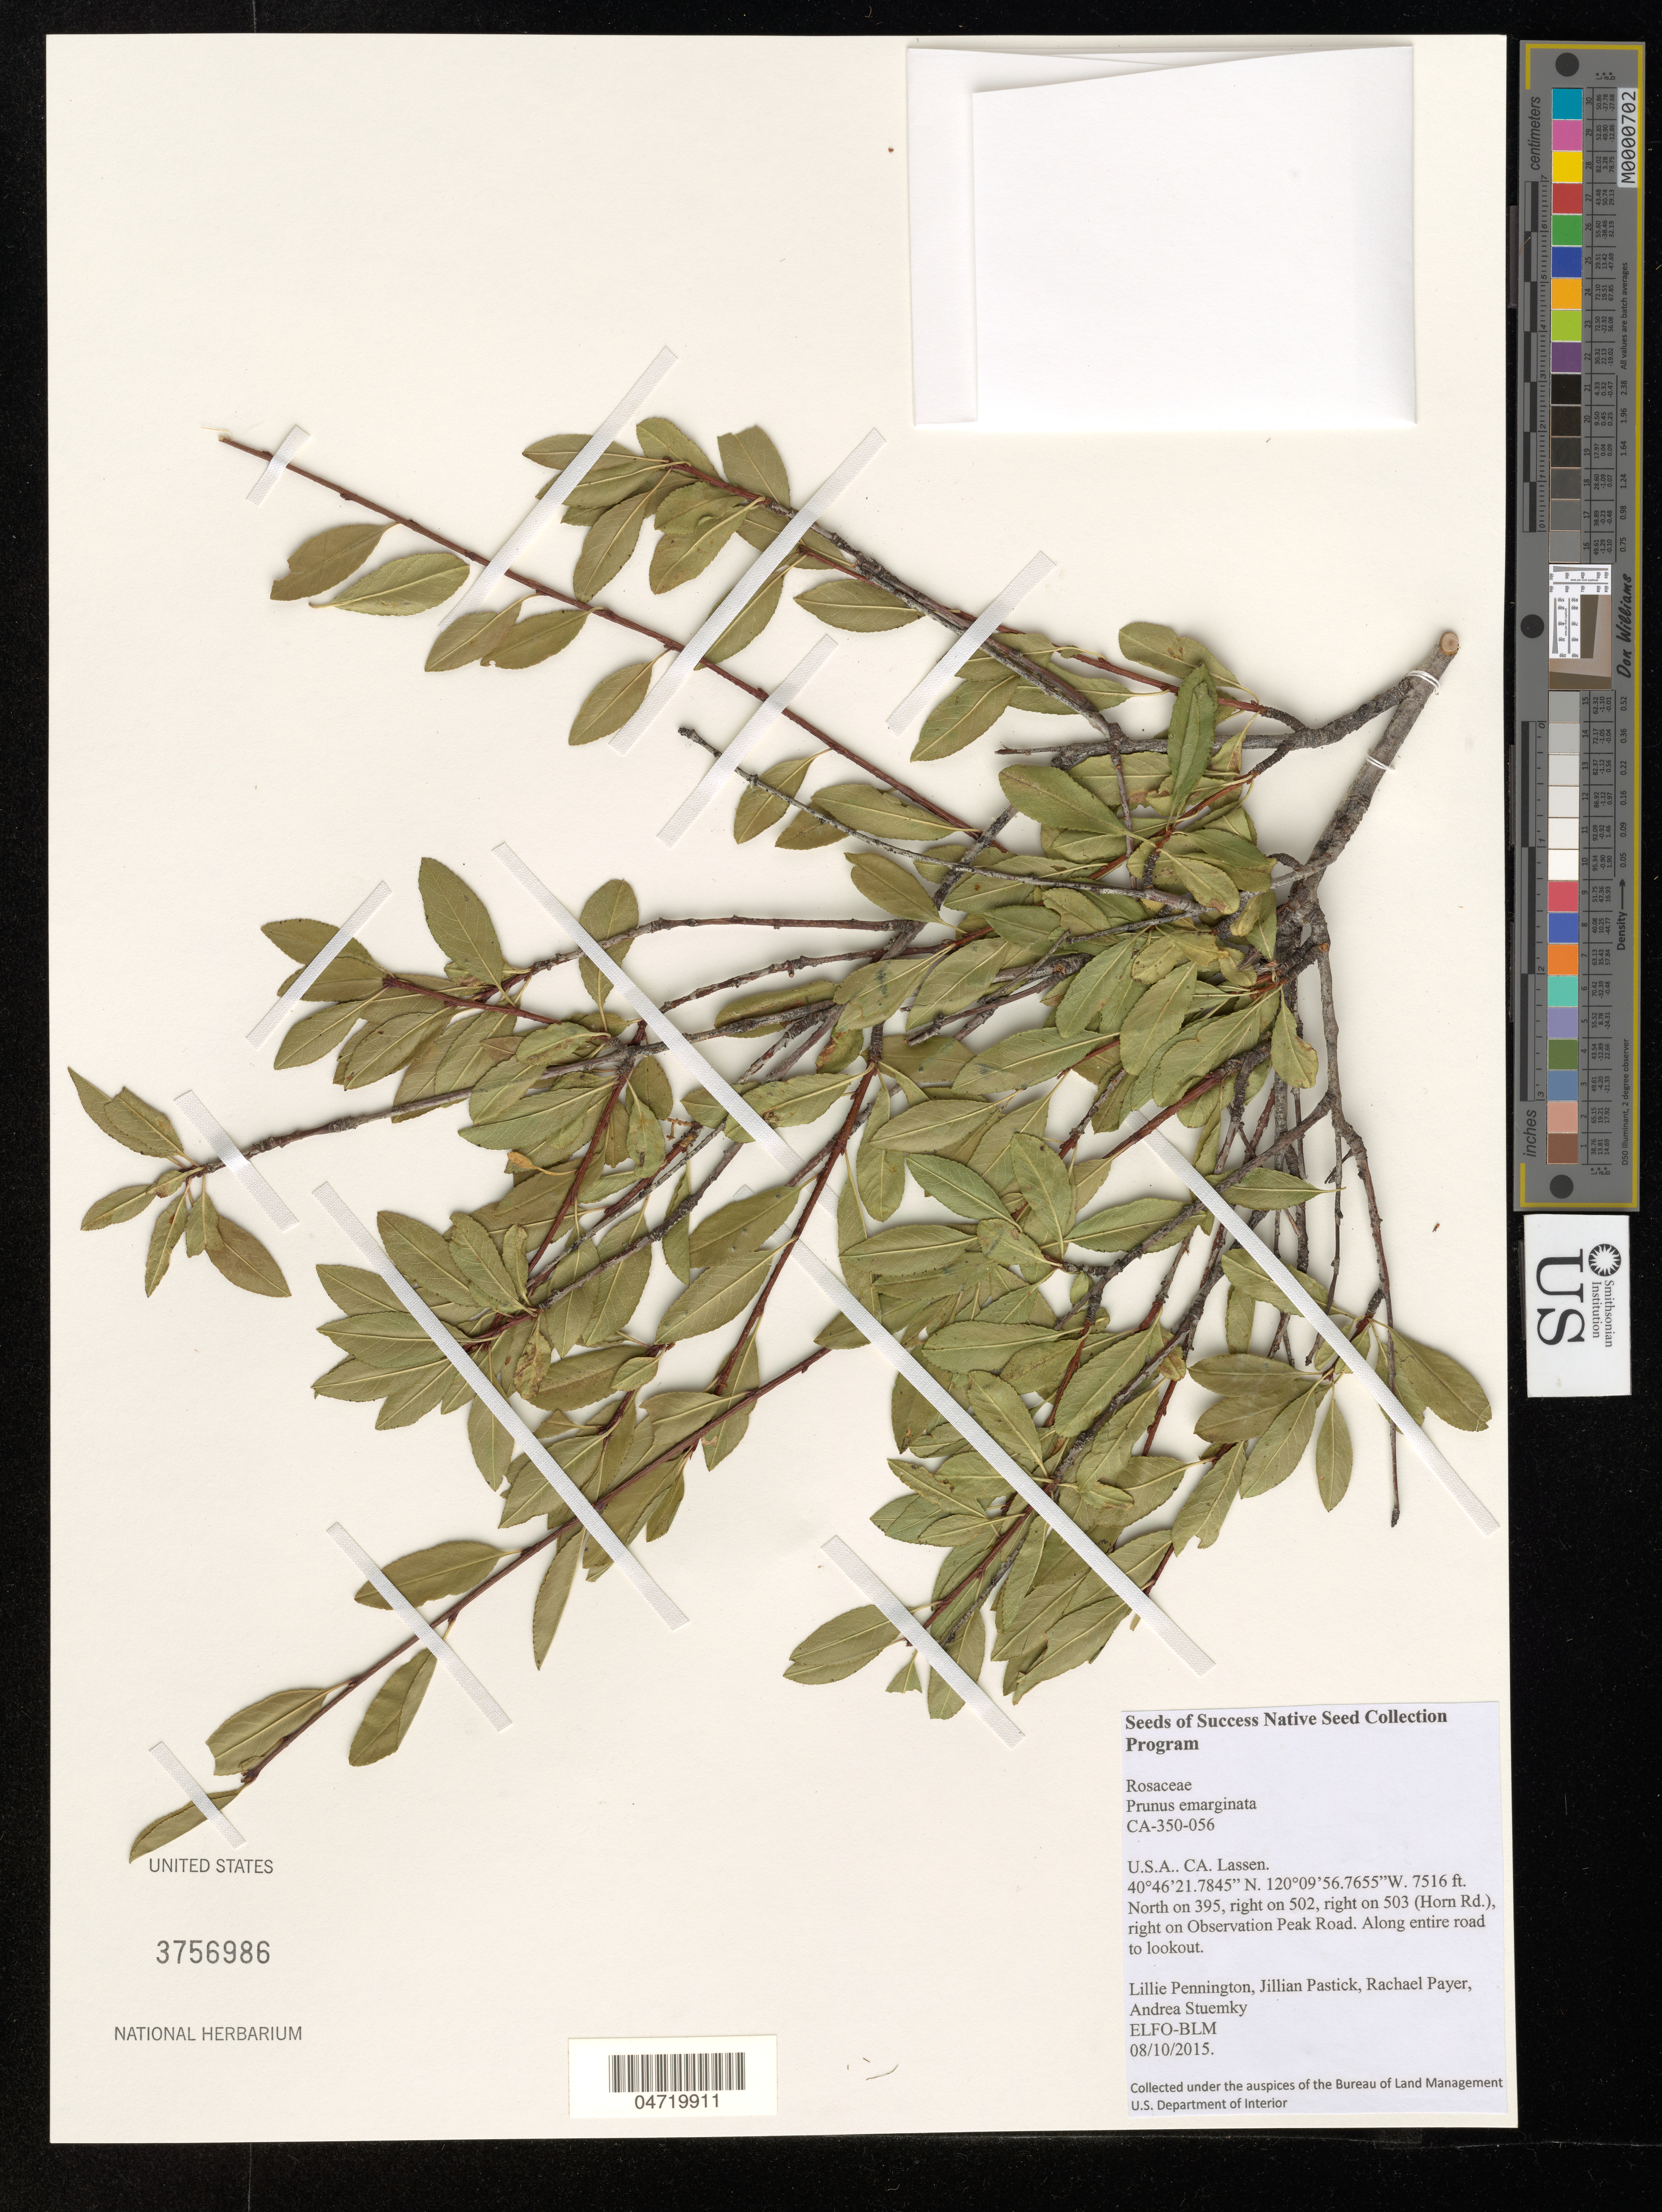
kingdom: Plantae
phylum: Tracheophyta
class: Magnoliopsida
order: Rosales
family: Rosaceae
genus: Prunus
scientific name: Prunus emarginata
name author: (Douglas ex Hook.) Eaton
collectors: L. Pennington, J. Pastick, R. Payer & A. Stuemky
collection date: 2015-08-10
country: United States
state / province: California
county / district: Lassen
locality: CA. Lassen. North on 395, right on 502, right on 503 (Horn Rd.), right on Observation Peak Road. Along entire road to lookout.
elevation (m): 2291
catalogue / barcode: US 3756986